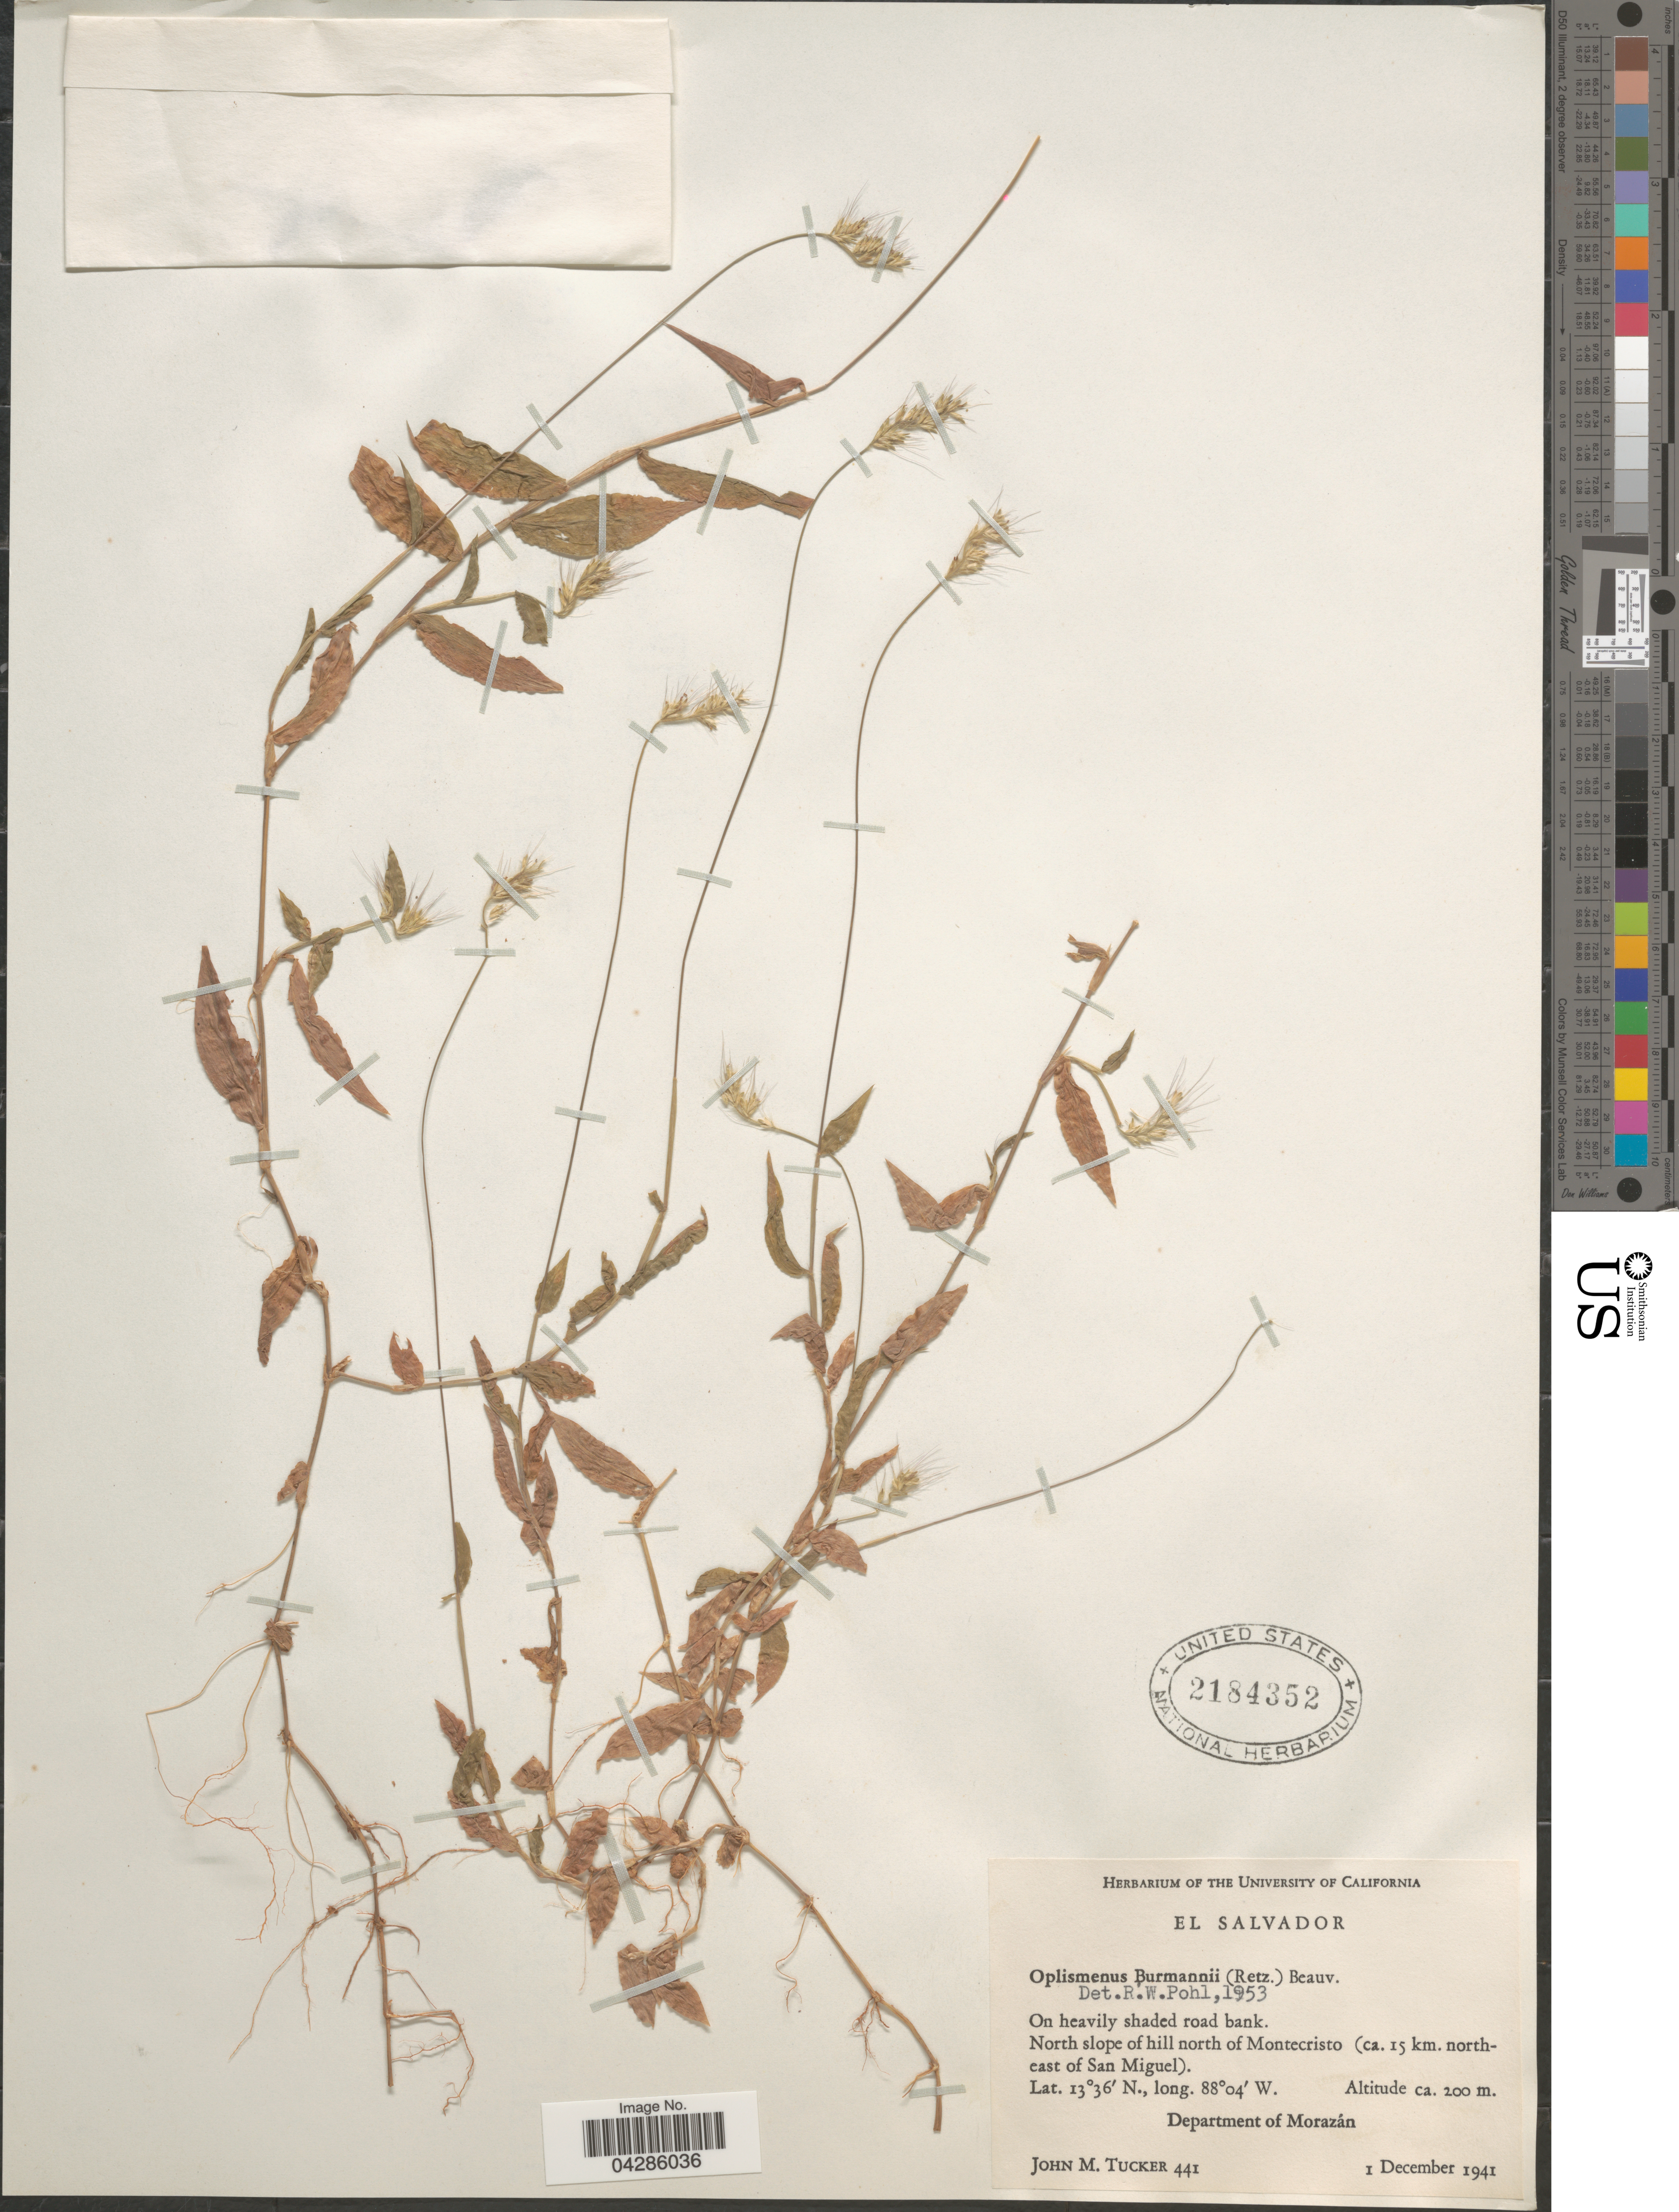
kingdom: Plantae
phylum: Tracheophyta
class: Liliopsida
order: Poales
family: Poaceae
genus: Oplismenus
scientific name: Oplismenus burmannii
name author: (Retz.) P. Beauv.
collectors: J. M. Tucker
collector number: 441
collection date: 1941-12-01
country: El Salvador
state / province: Morazan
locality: On heavily shaded road bank. North slope of hill north of Montecristo (ca. 15 km. northeast of San Miguel). Department of Morazán.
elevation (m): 200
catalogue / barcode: US 2184352